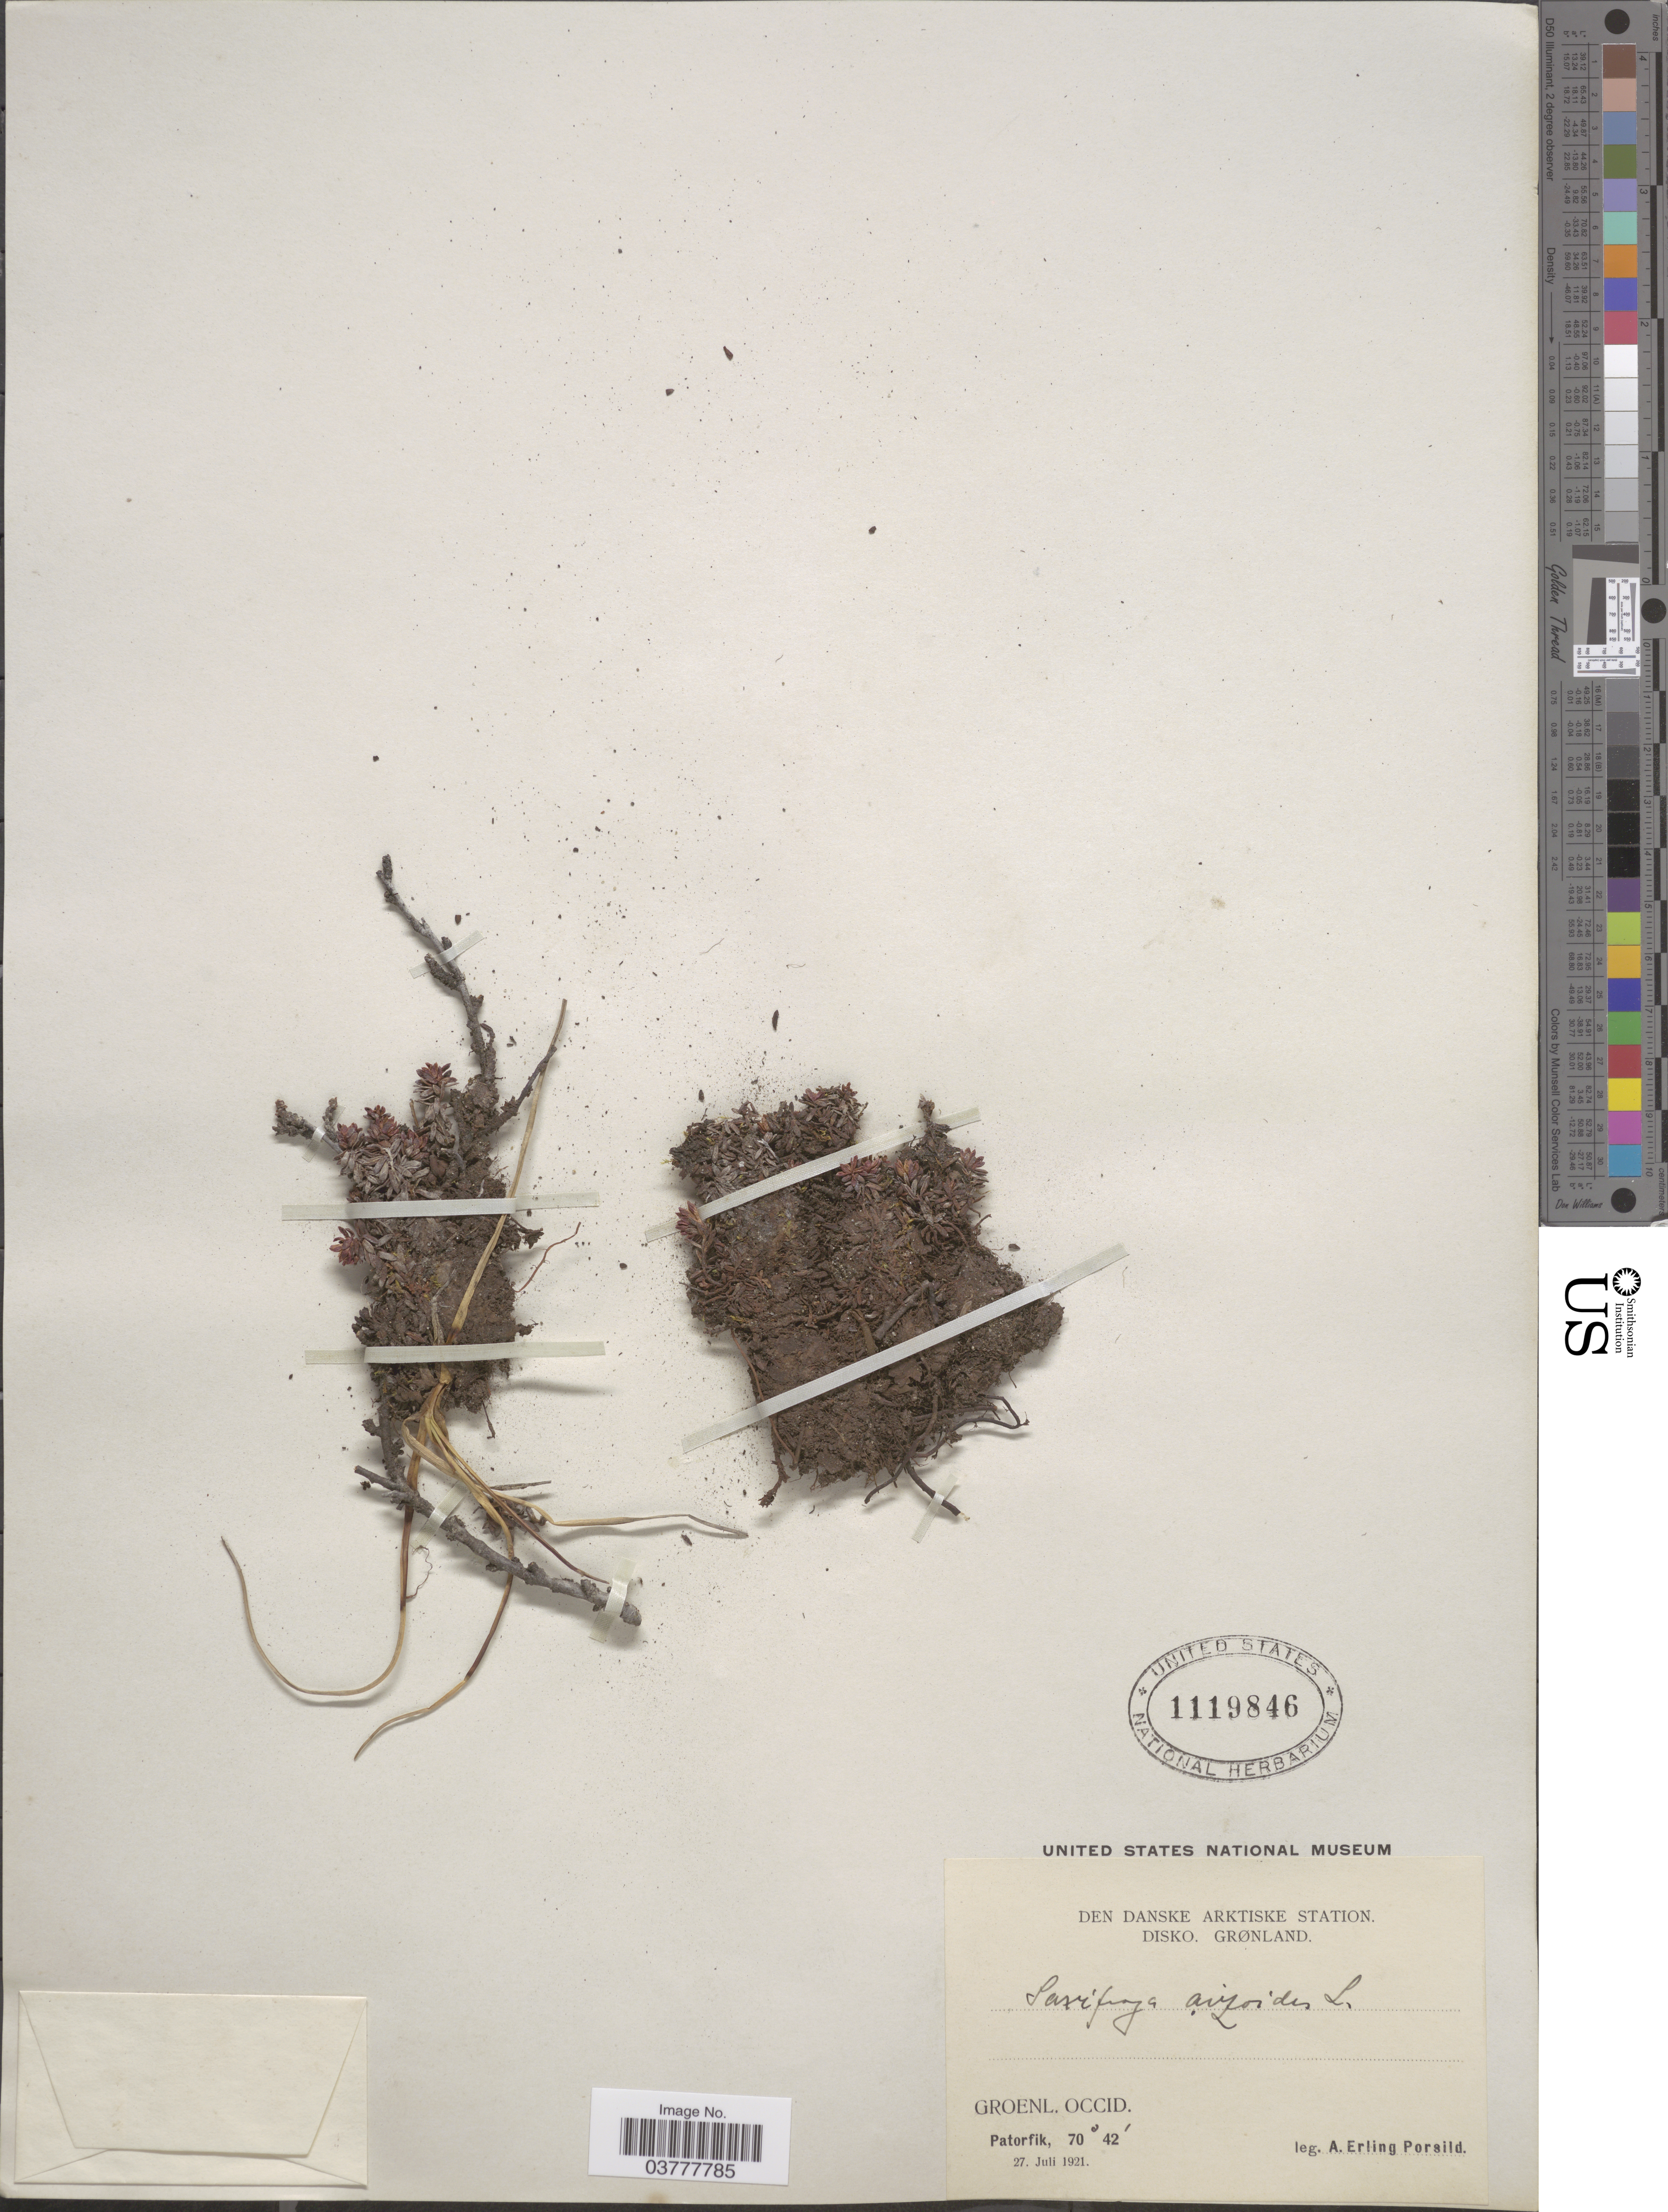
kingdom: Plantae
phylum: Tracheophyta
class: Magnoliopsida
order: Saxifragales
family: Saxifragaceae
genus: Saxifraga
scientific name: Saxifraga aizoides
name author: L.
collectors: A. E. Porsild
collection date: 1921-07-27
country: Greenland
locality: Den Danske Arktiske Station. Disko. Grønland. Groenl. Occid. Patorfik.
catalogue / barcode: US 1119846